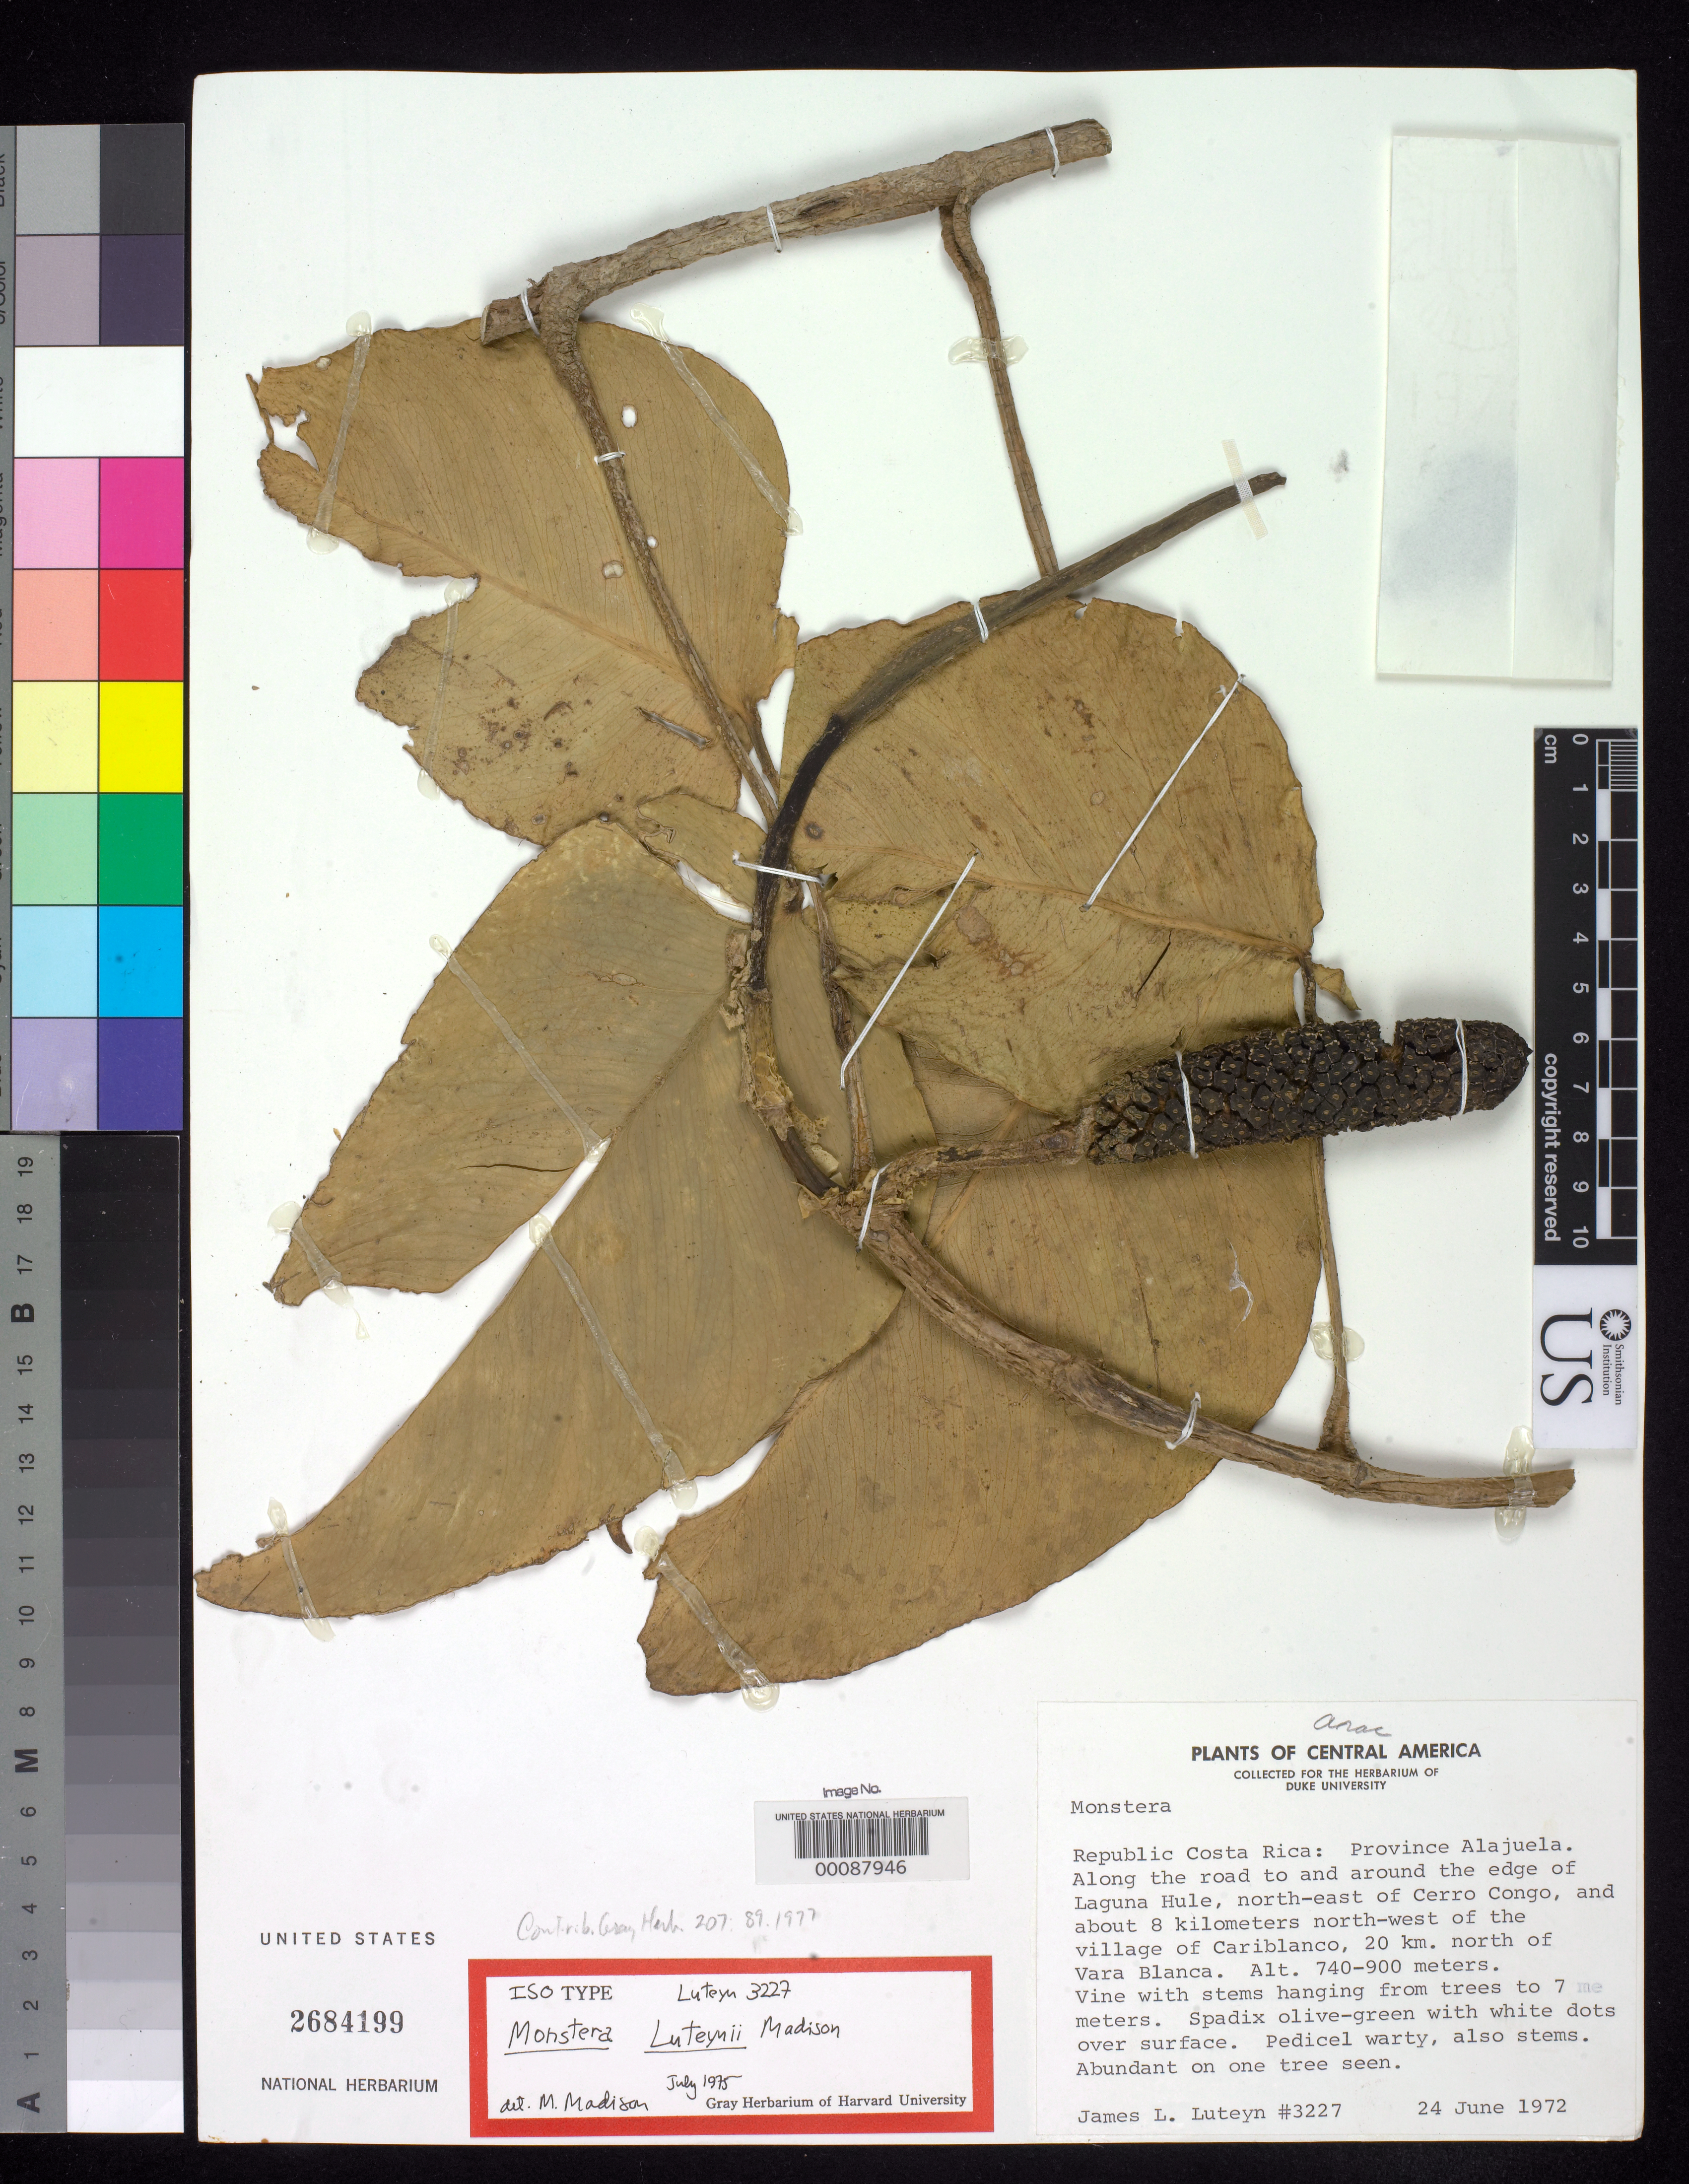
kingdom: Plantae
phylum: Tracheophyta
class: Liliopsida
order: Alismatales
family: Araceae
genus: Monstera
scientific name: Monstera luteynii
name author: Madison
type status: Isotype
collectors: J. L. Luteyn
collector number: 3227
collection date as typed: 24 Jun 1972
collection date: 1972-06-24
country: Costa Rica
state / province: Alajuela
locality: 20 km N of Vara Blanca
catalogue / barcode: US 2684199